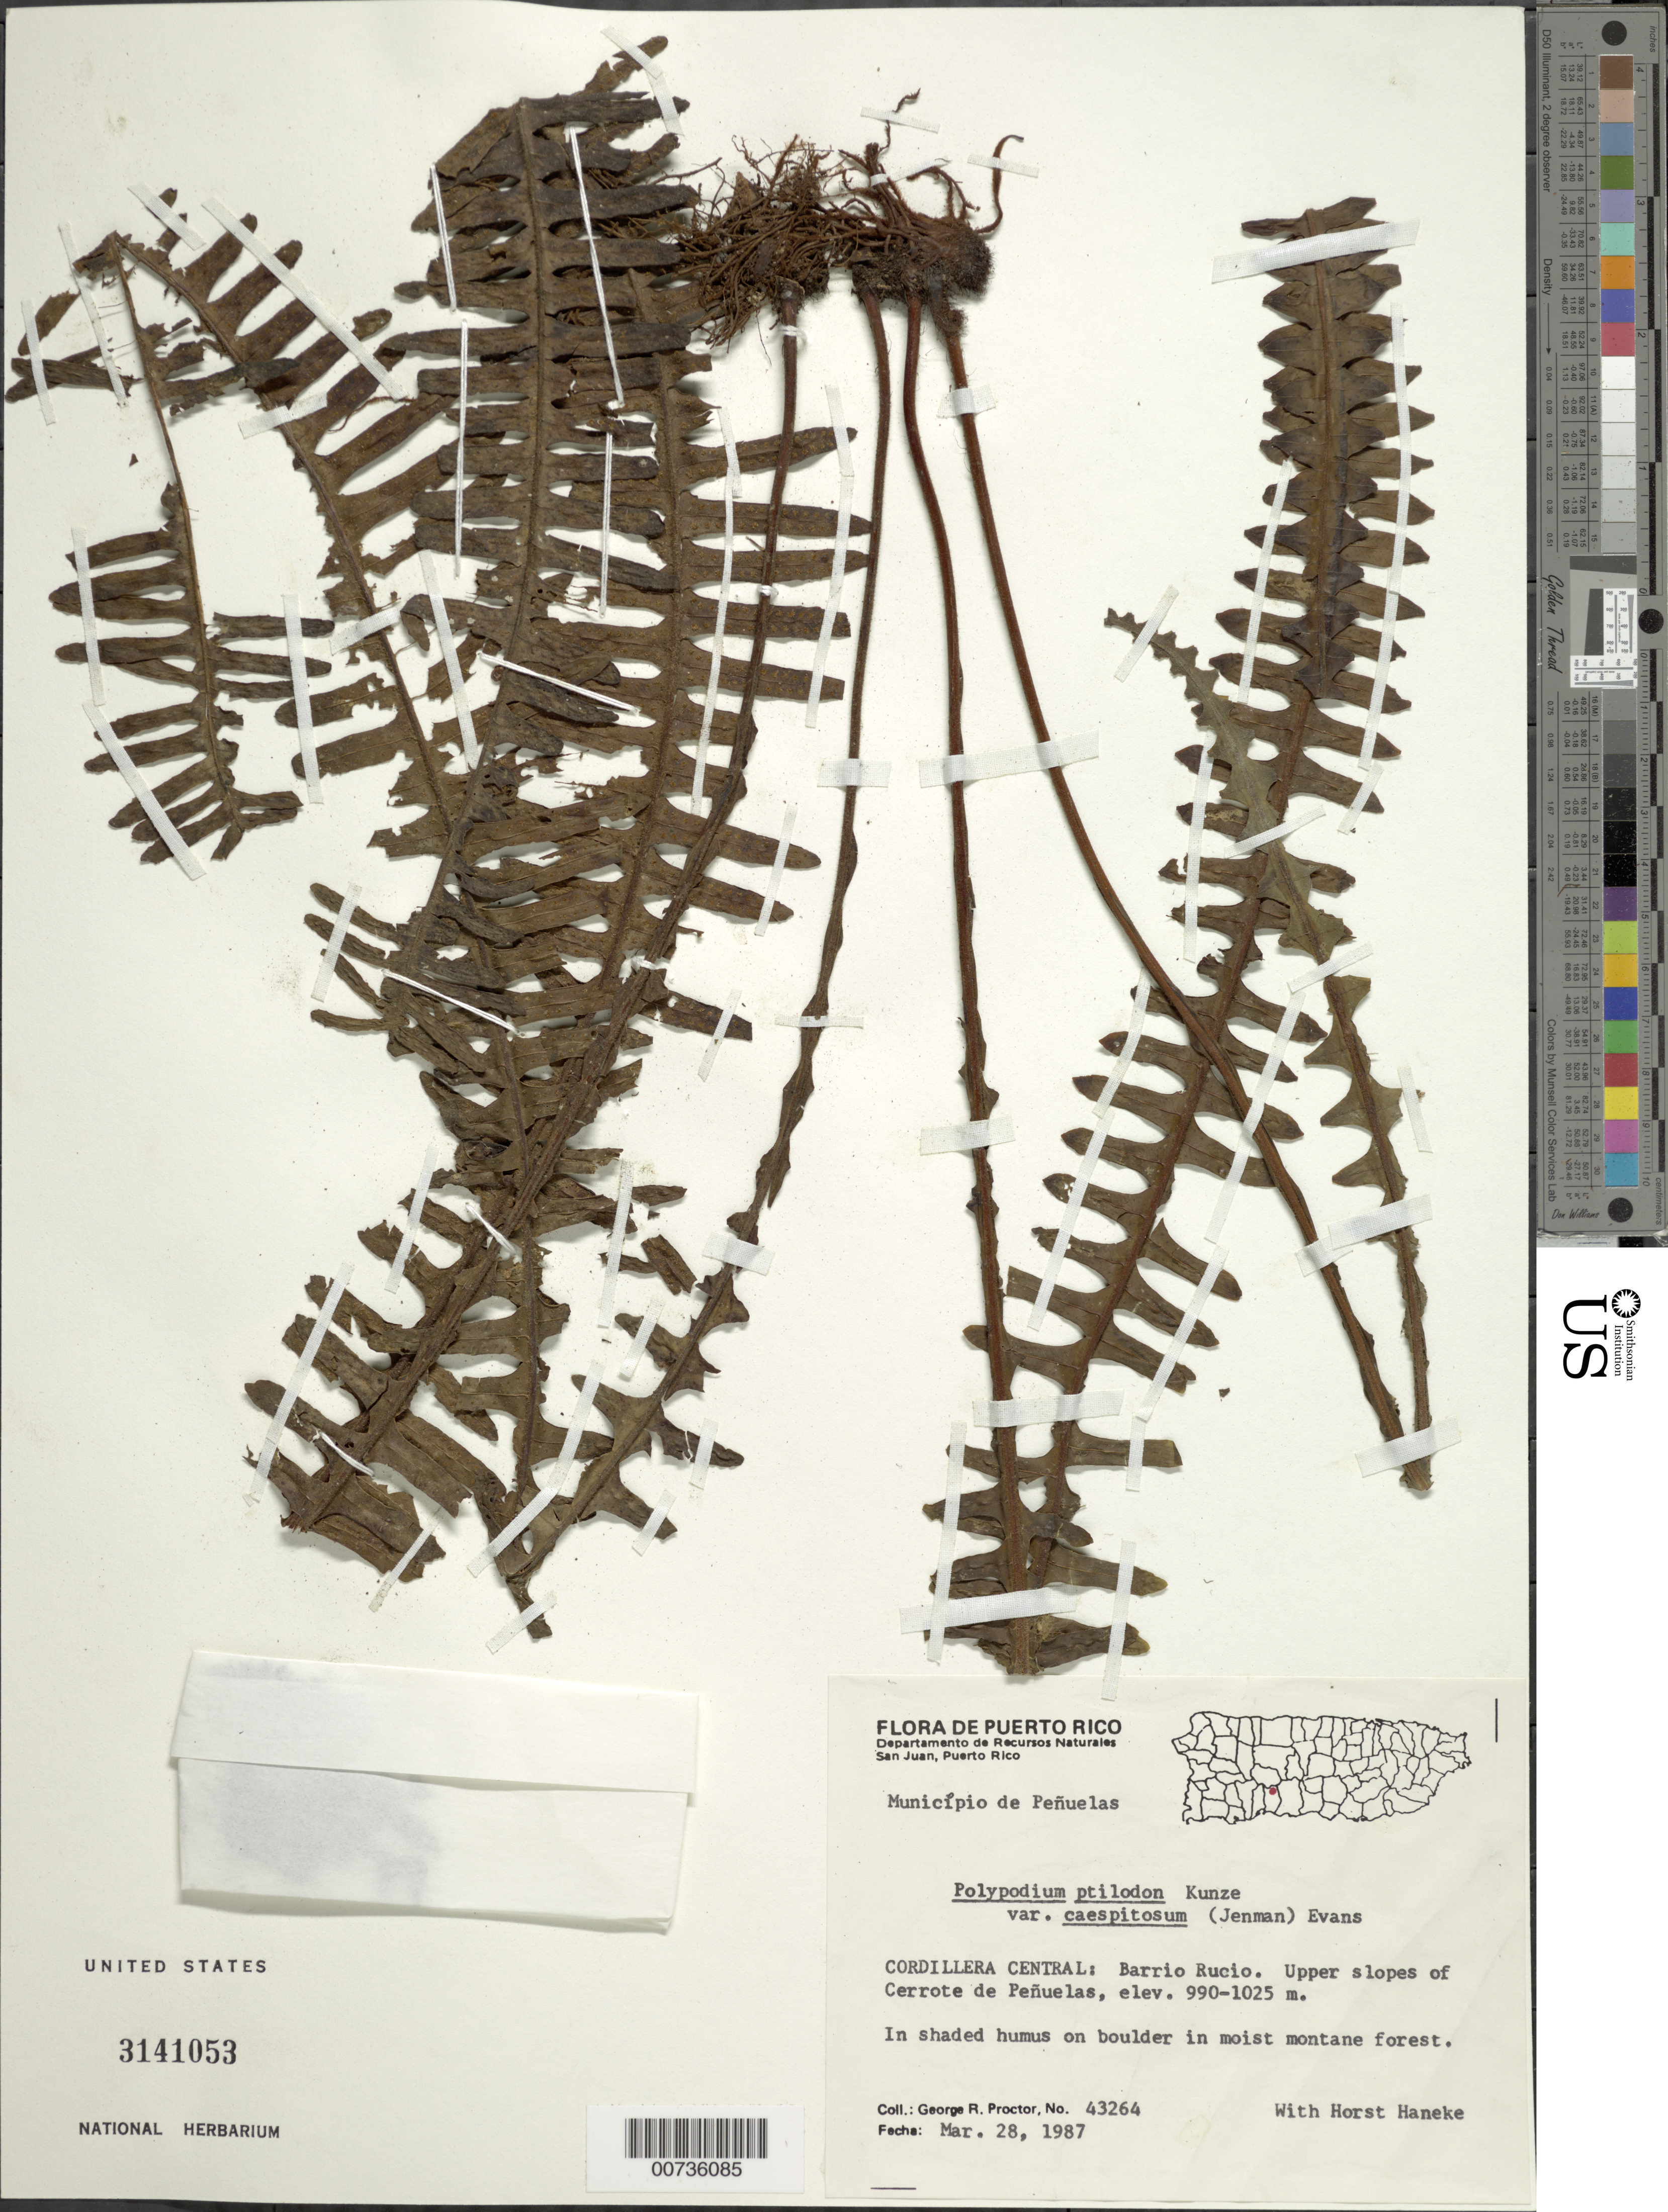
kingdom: Plantae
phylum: Tracheophyta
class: Polypodiopsida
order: Polypodiales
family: Polypodiaceae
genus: Pecluma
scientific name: Pecluma ptilodos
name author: (Kunze) Price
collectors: G. R. Proctor & H. Haneke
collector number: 43264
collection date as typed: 28 Mar 1987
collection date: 1987-03-28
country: Puerto Rico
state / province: Peñuelas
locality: Mun. Peñuelas, Cordillera Central: Barrio Rucio, upper slopes of Cerrote de Peñeulas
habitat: In shaded humus on boulder in moist montane forest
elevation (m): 990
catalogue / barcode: US 3141053